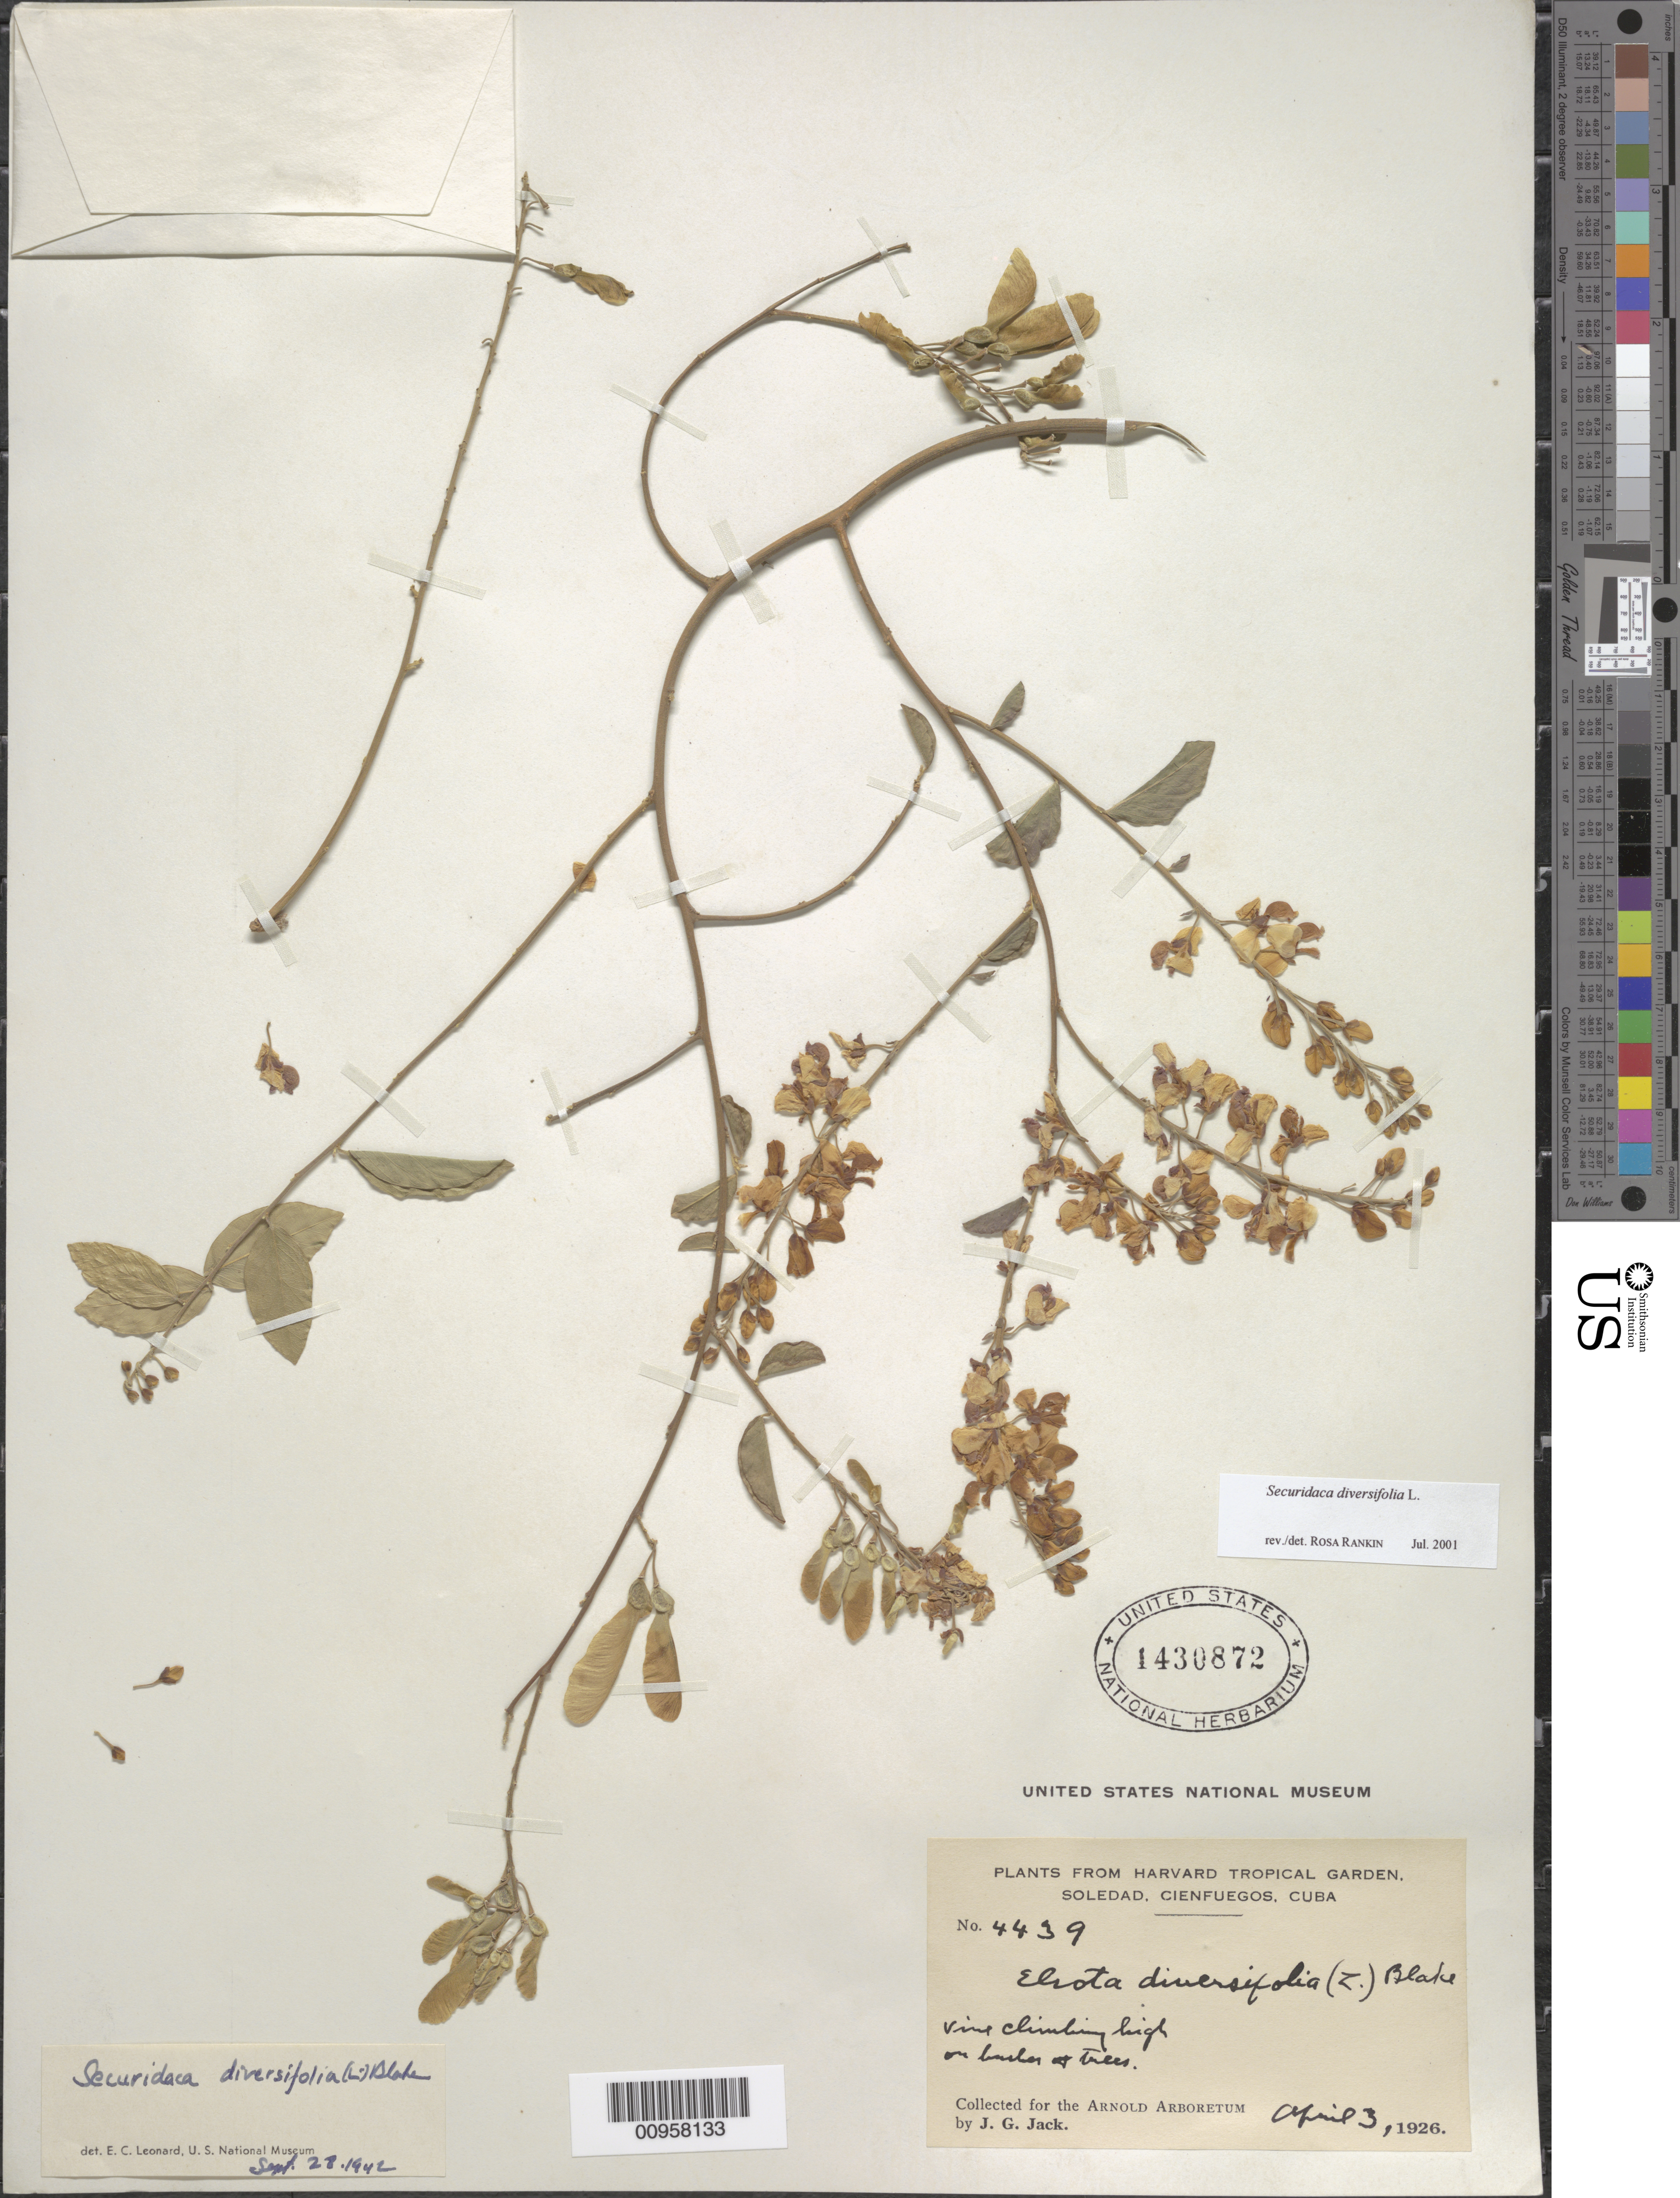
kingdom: Plantae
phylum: Tracheophyta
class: Magnoliopsida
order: Fabales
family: Polygalaceae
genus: Securidaca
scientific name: Securidaca diversifolia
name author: (L.) S.F. Blake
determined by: Rankin Rodriguez, Rosa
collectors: J. G. Jack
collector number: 4439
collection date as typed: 03 Apr 1926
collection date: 1926-04-03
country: Cuba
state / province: Cienfuegos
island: Cuba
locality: Soledad, Cienfuegos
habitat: On border of trees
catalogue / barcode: US 1430872